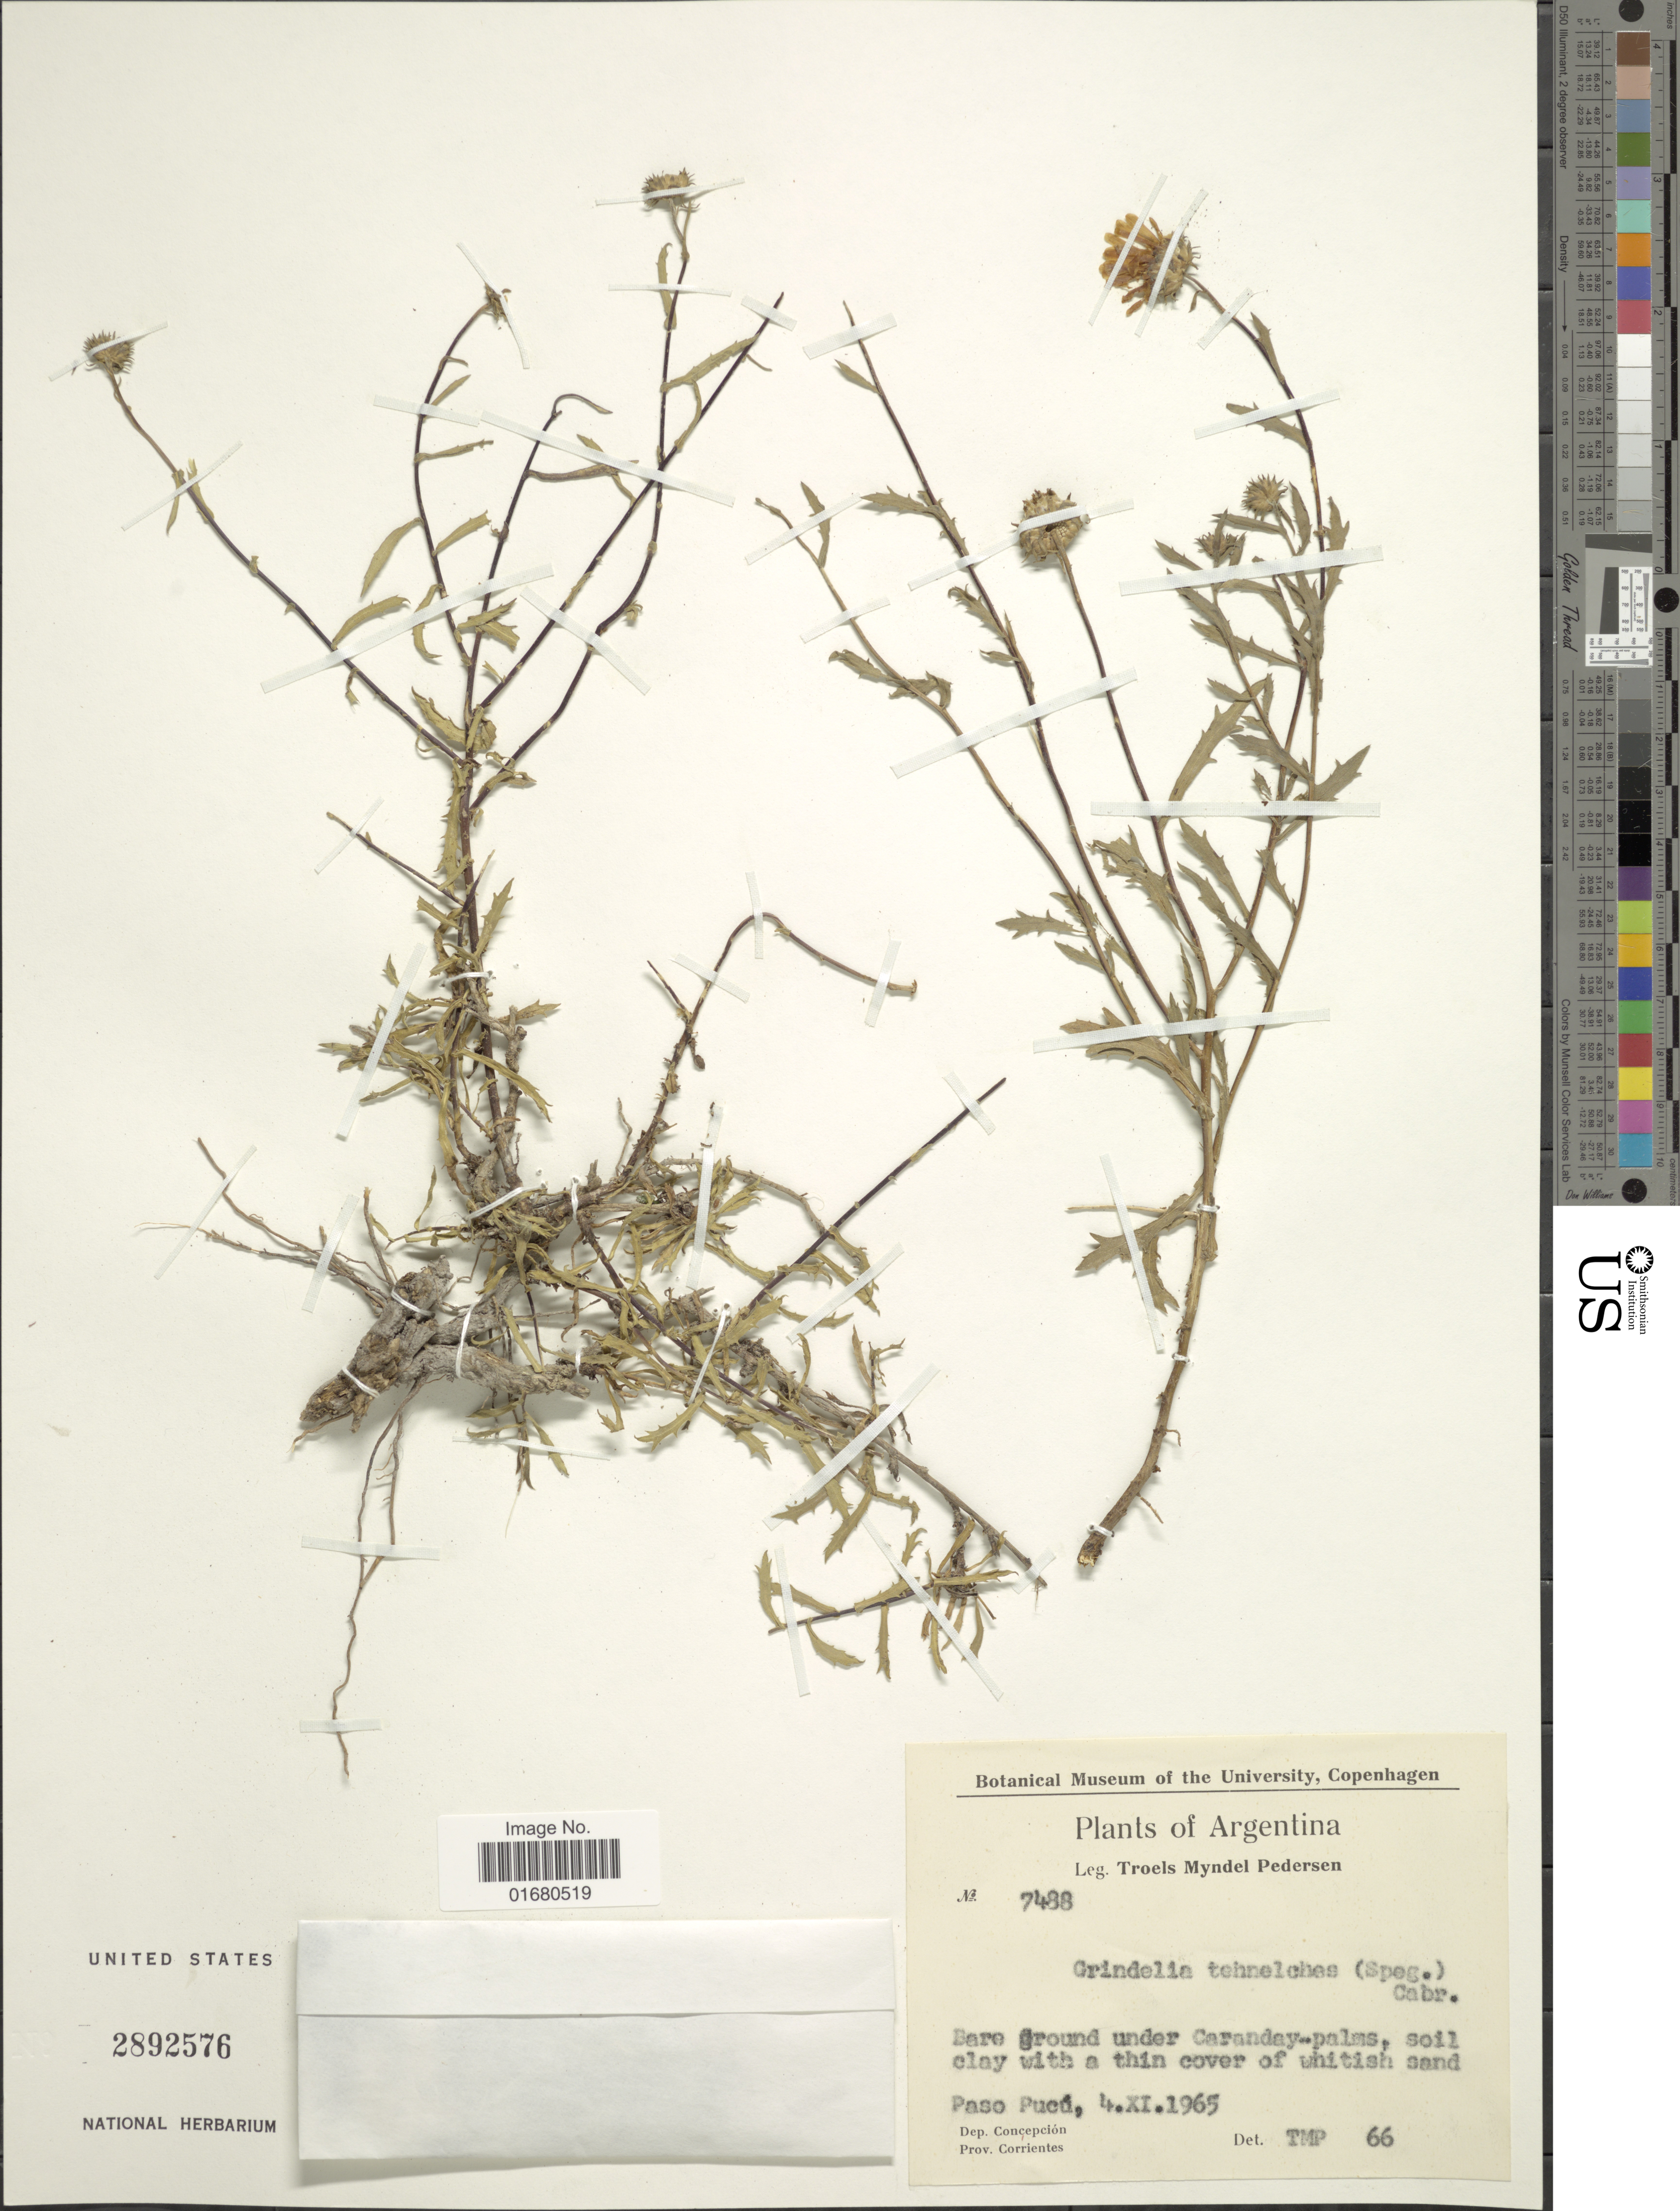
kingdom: Plantae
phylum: Tracheophyta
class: Magnoliopsida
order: Asterales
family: Asteraceae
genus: Grindelia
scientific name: Grindelia brachystephana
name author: Griseb.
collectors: T. Pederson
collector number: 7488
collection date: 1965-11-04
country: Argentina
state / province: Corrientes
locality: Dept. Concepcion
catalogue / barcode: US 2892576